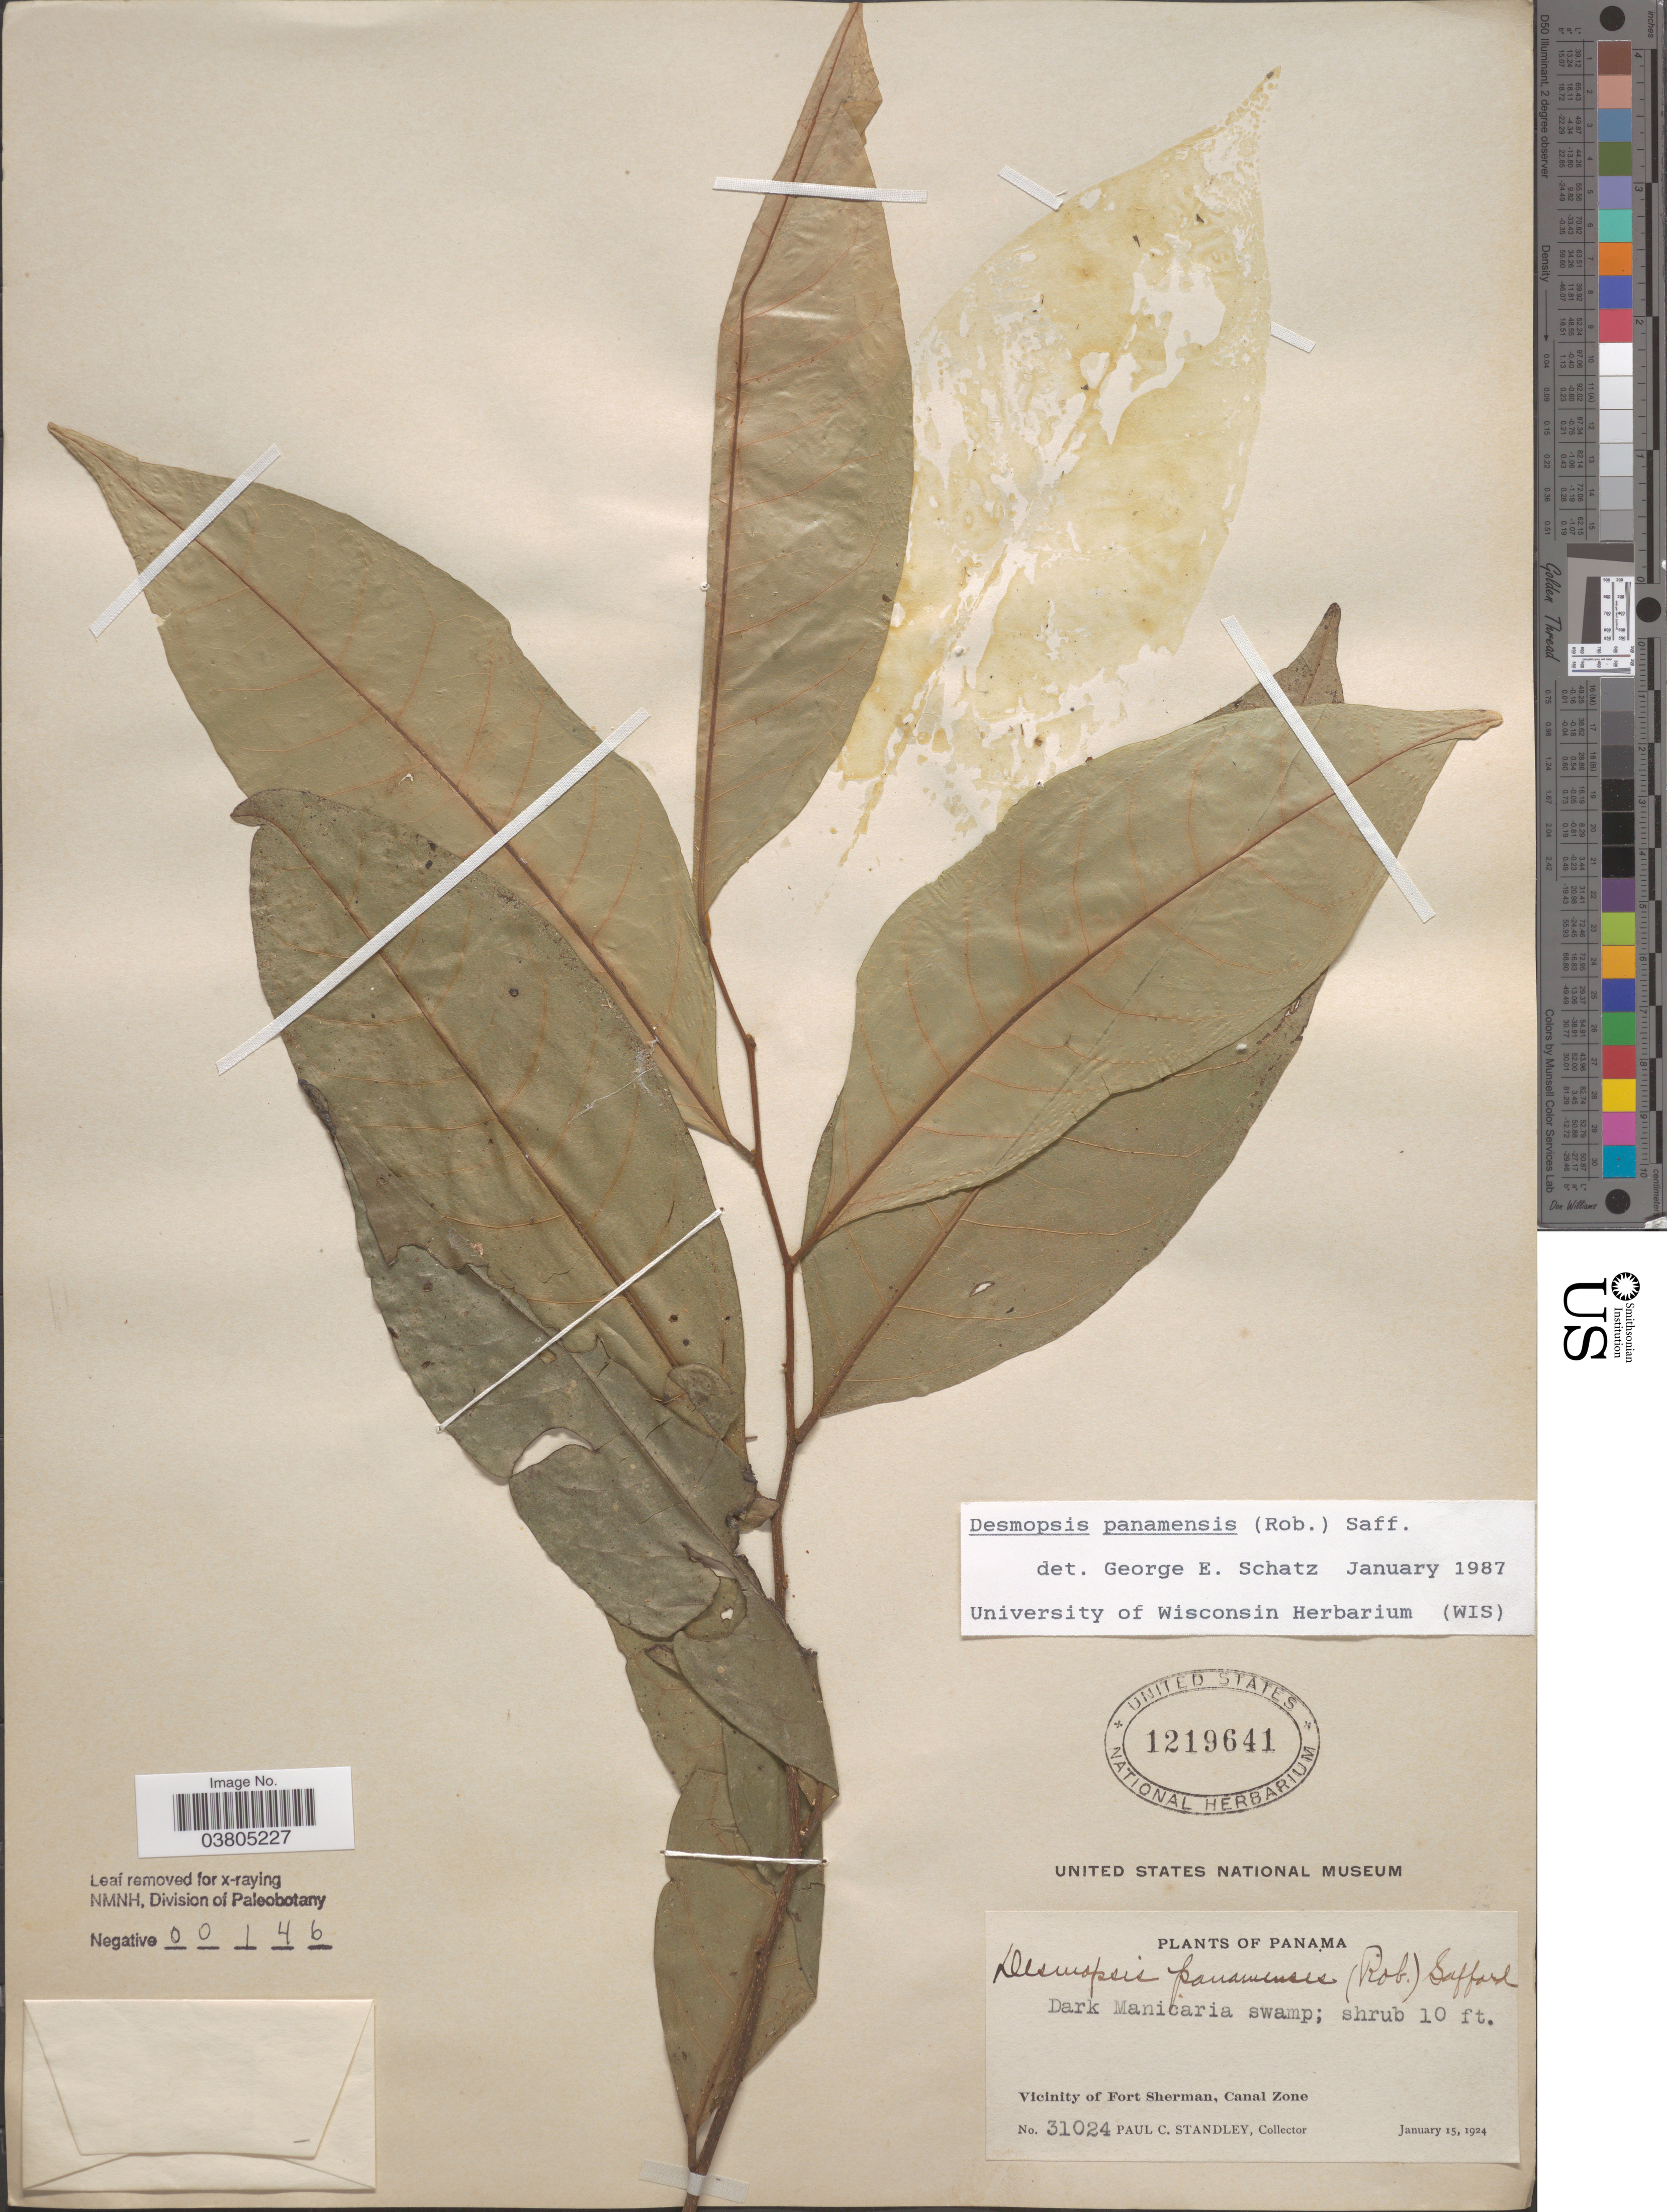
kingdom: Plantae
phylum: Tracheophyta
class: Magnoliopsida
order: Magnoliales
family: Annonaceae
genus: Desmopsis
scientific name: Desmopsis panamensis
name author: (B.L. Rob.) Saff.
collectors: P. C. Standley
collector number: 31024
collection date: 1924-01-15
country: Panama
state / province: Colón / Panamá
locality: Vicinity of Fort Sherman, Canal Zone.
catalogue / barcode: US 1219641